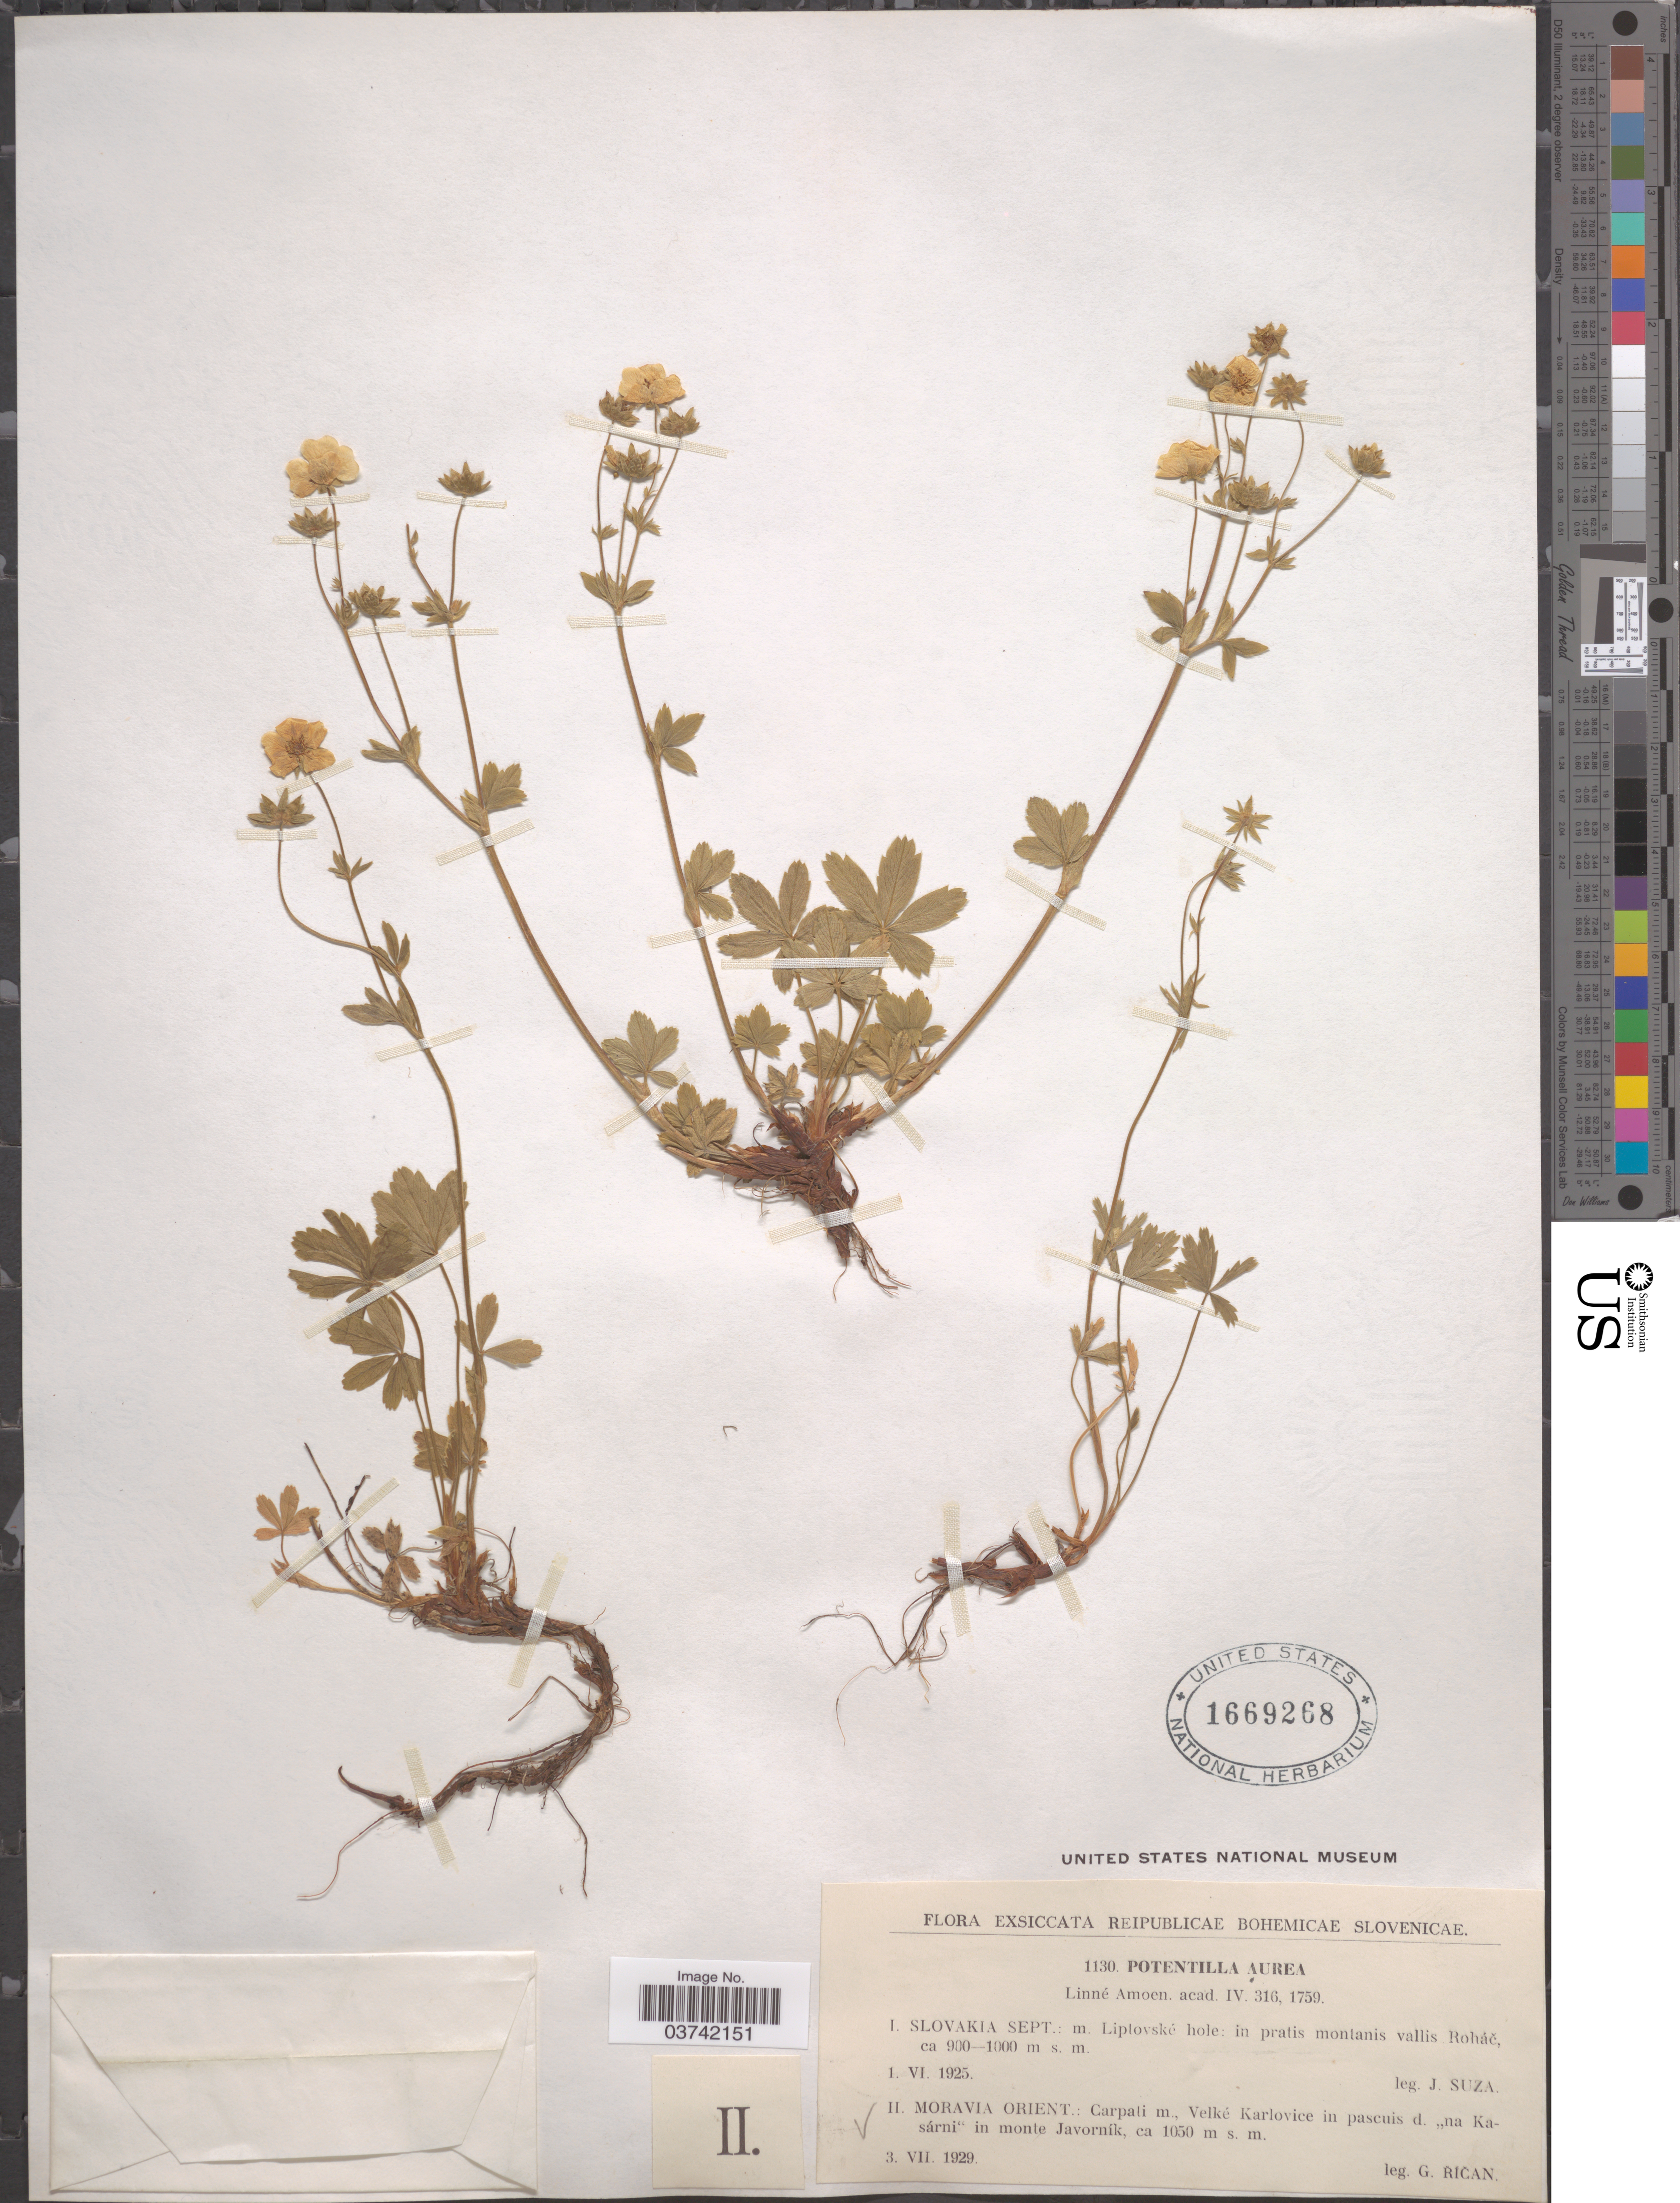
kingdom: Plantae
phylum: Tracheophyta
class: Magnoliopsida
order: Rosales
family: Rosaceae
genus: Potentilla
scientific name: Potentilla aurea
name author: L.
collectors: G. Rican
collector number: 1130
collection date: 1929-07-03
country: Czechia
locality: Reipublicae Bohemicae Slovenicae. Moravia Orient.: Carpati m., Velké Karlovice in pascuis d. "na Kasárni" in monte Javorník.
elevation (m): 1050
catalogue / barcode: US 1669268